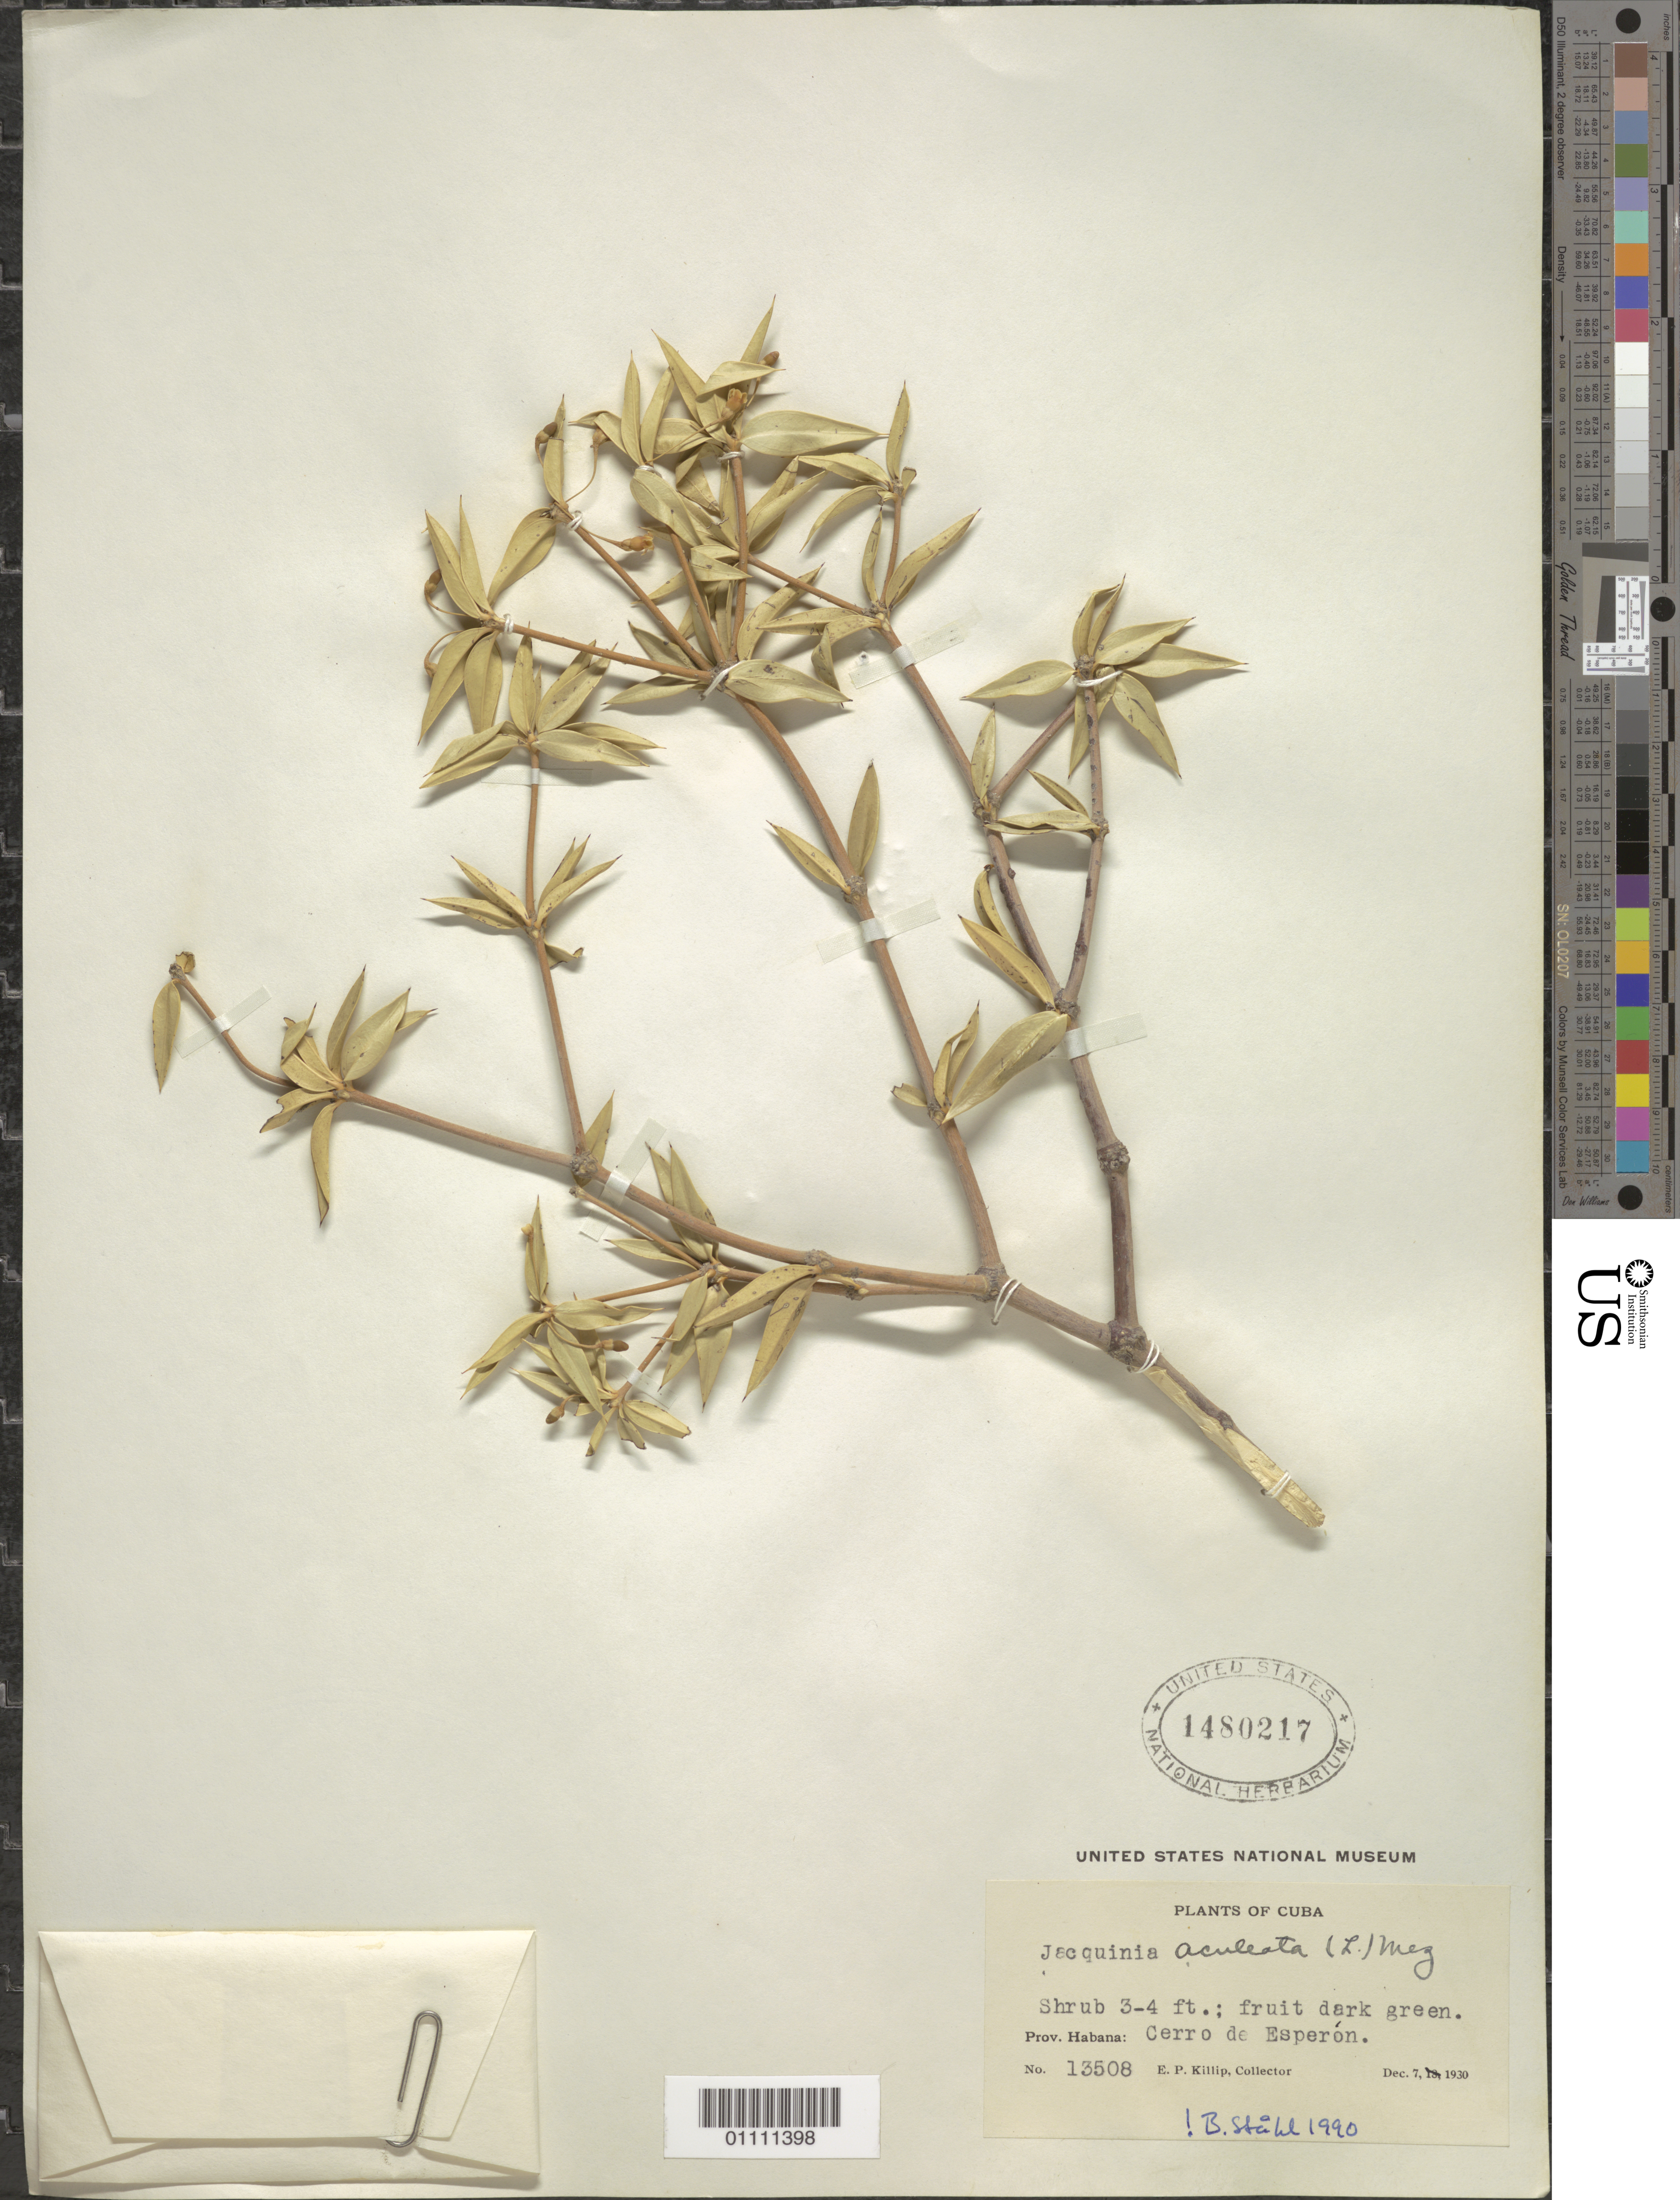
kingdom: Plantae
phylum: Tracheophyta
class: Magnoliopsida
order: Ericales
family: Primulaceae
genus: Jacquinia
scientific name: Jacquinia aculeata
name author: (L.) Mez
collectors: E. P. Killip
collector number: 13508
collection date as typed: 07 Dec 1930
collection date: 1930-12-07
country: Cuba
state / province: La Habana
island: Cuba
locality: Cerro de Esperon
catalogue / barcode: US 1480217